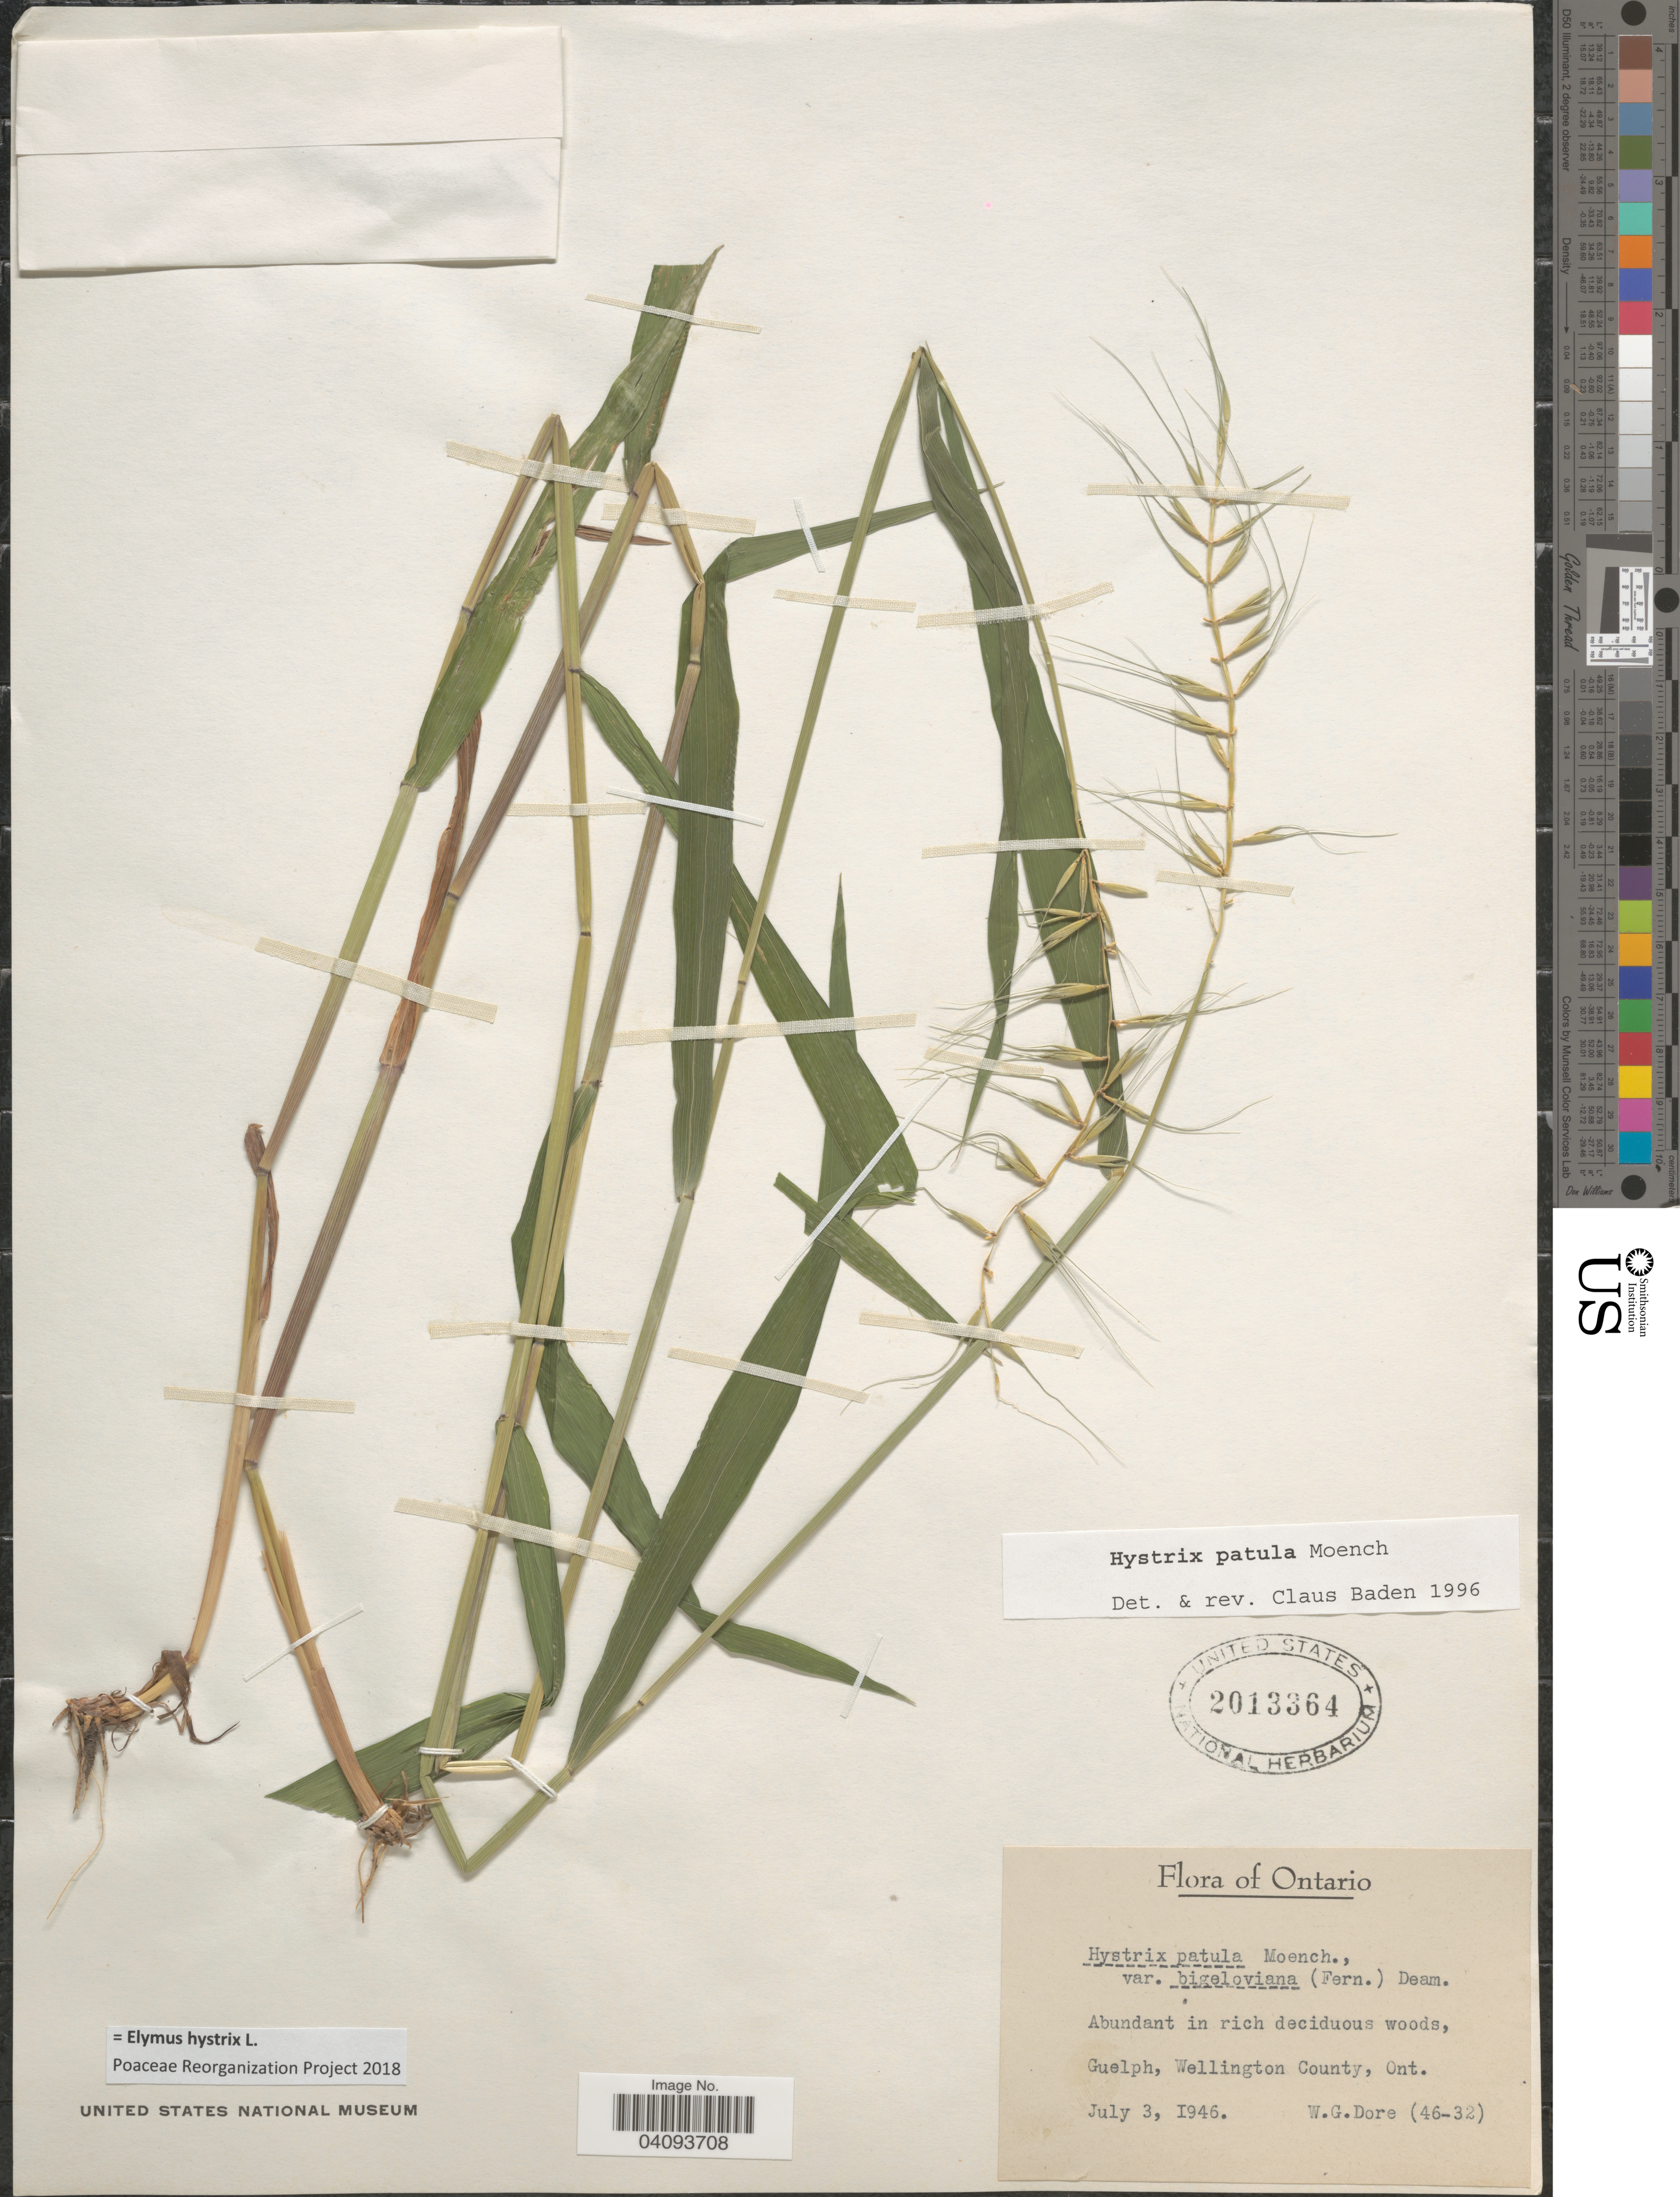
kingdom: Plantae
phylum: Tracheophyta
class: Liliopsida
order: Poales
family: Poaceae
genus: Elymus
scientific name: Elymus hystrix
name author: L.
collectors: W. Dore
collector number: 46-32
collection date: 1946-07-03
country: Canada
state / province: Ontario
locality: Guelph, Wellington County.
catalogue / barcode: US 2013364